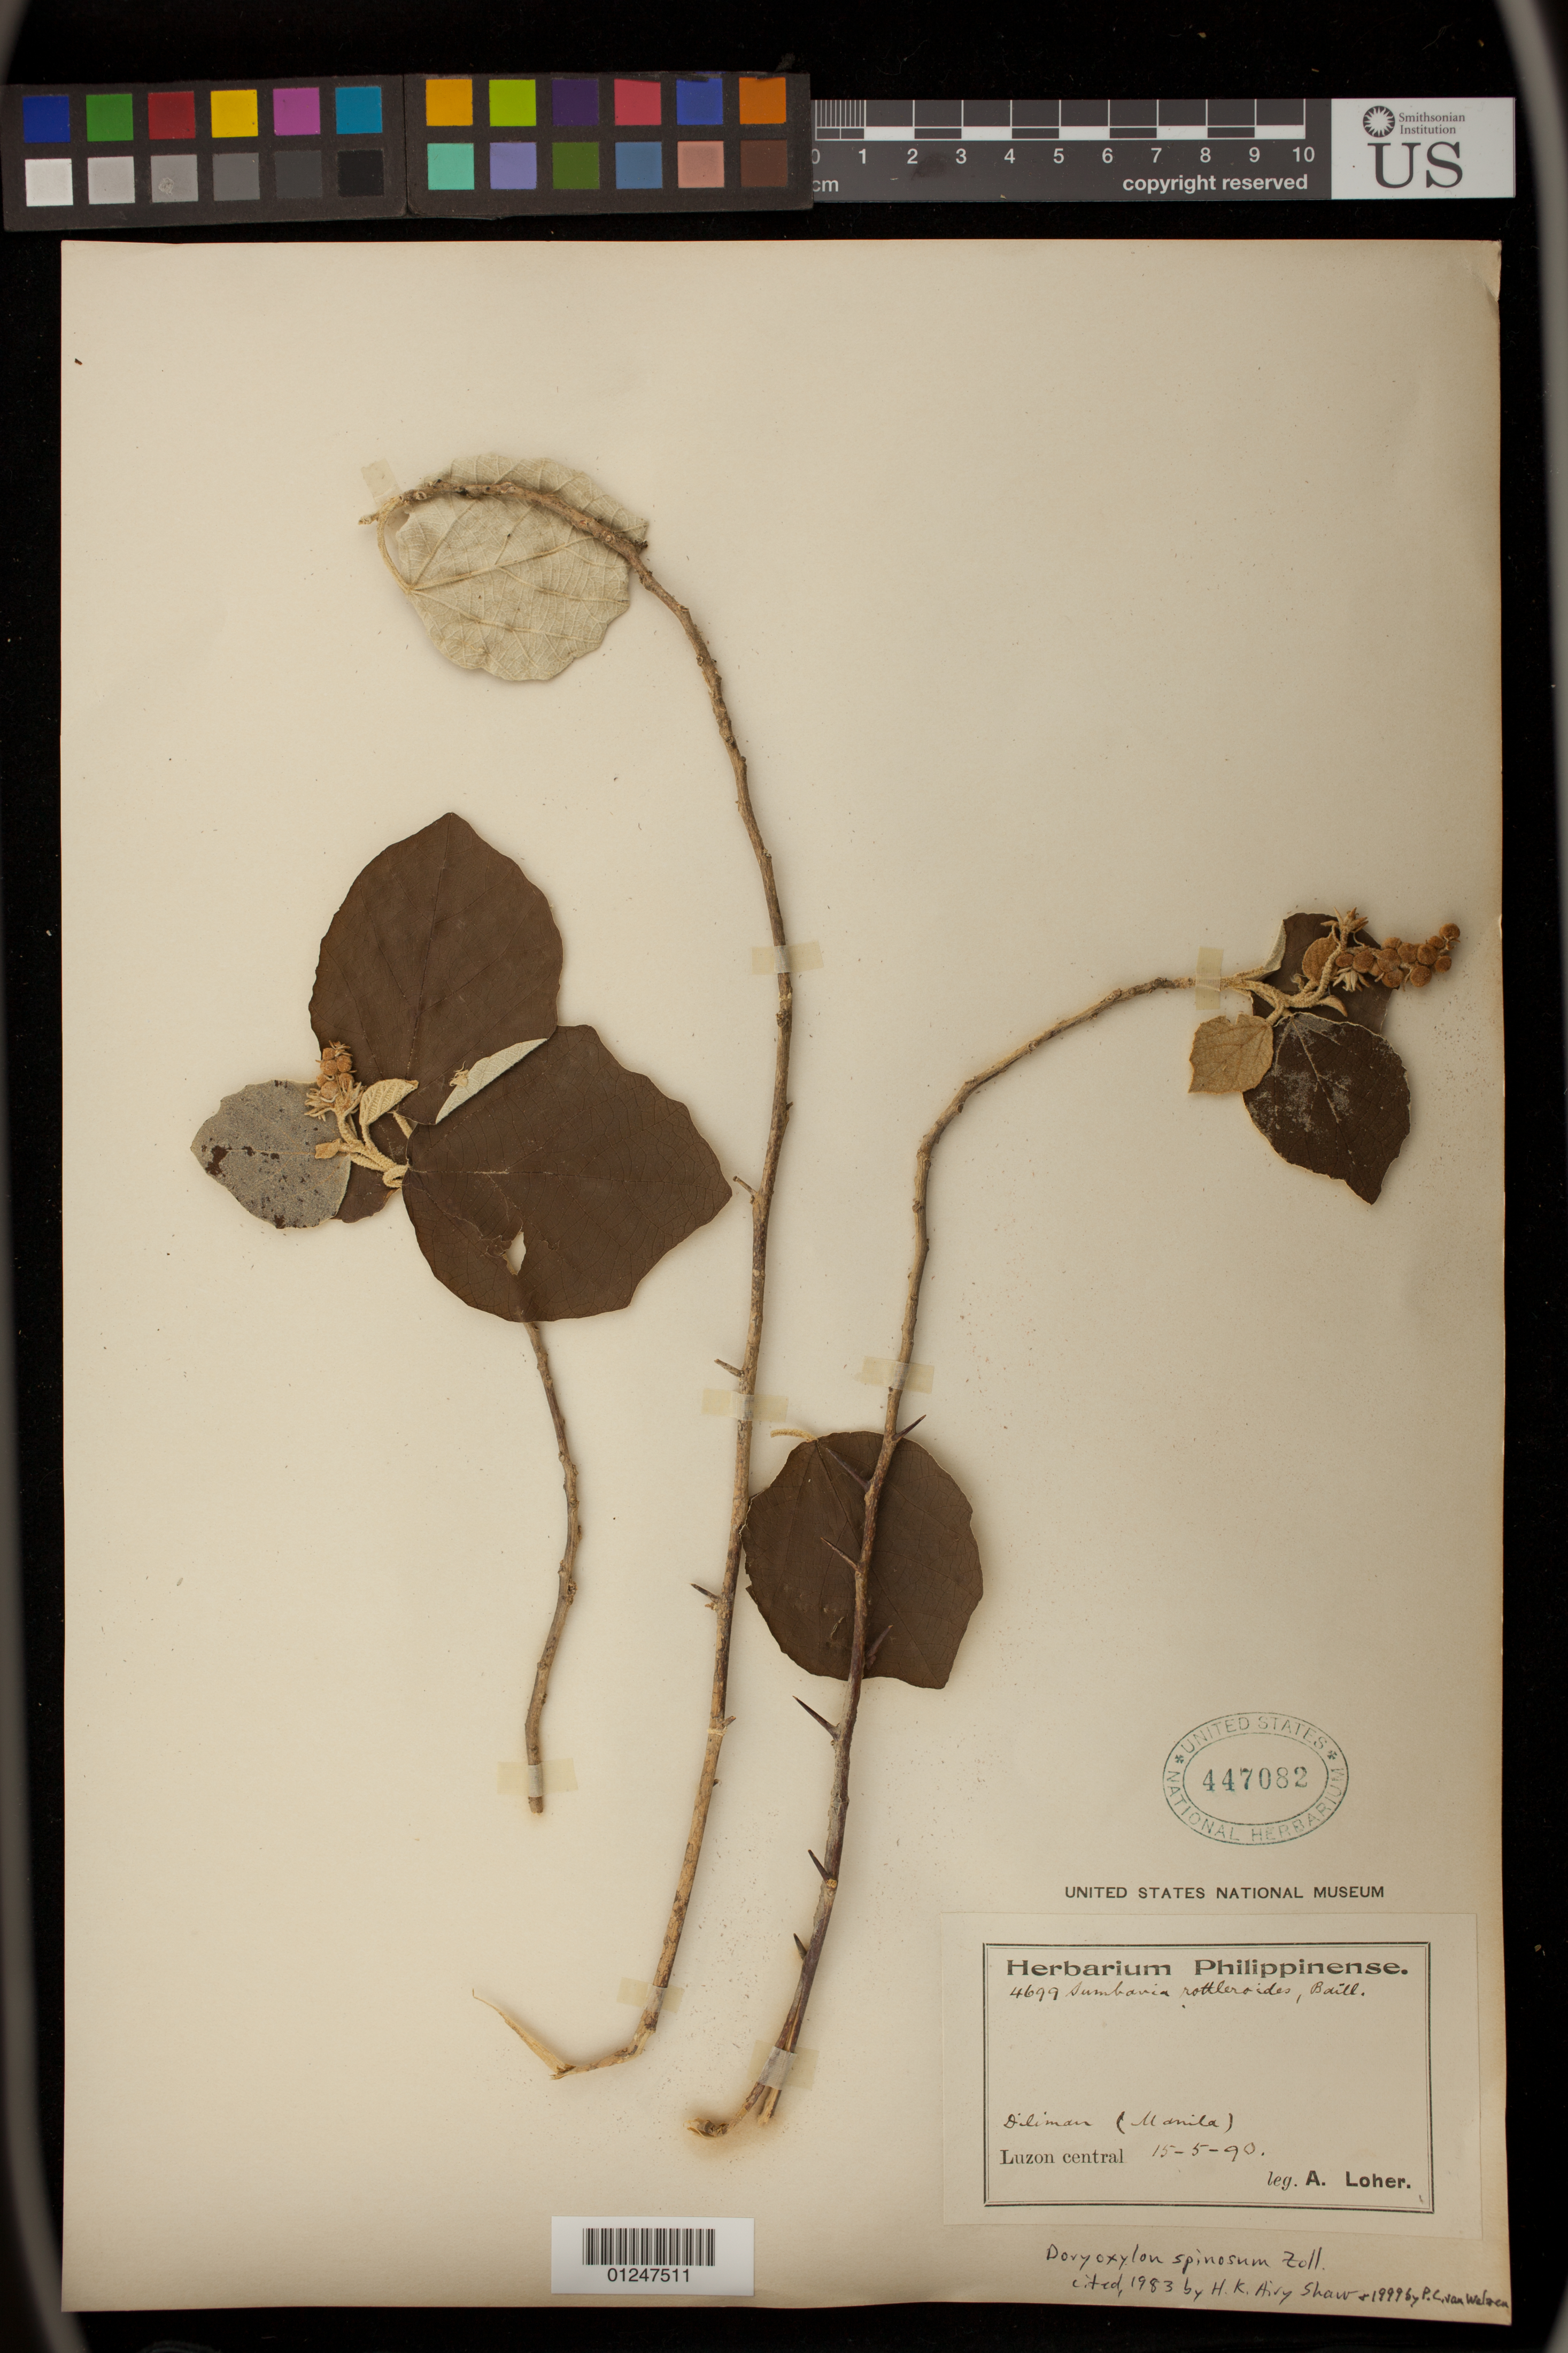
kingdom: Plantae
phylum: Tracheophyta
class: Magnoliopsida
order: Malpighiales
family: Euphorbiaceae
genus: Doryxylon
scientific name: Doryxylon spinosum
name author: Zoll.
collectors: A. Loher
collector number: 4699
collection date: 1890-05-15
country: Philippines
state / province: National Capital Region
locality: Diliman (Manila)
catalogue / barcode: US 447082